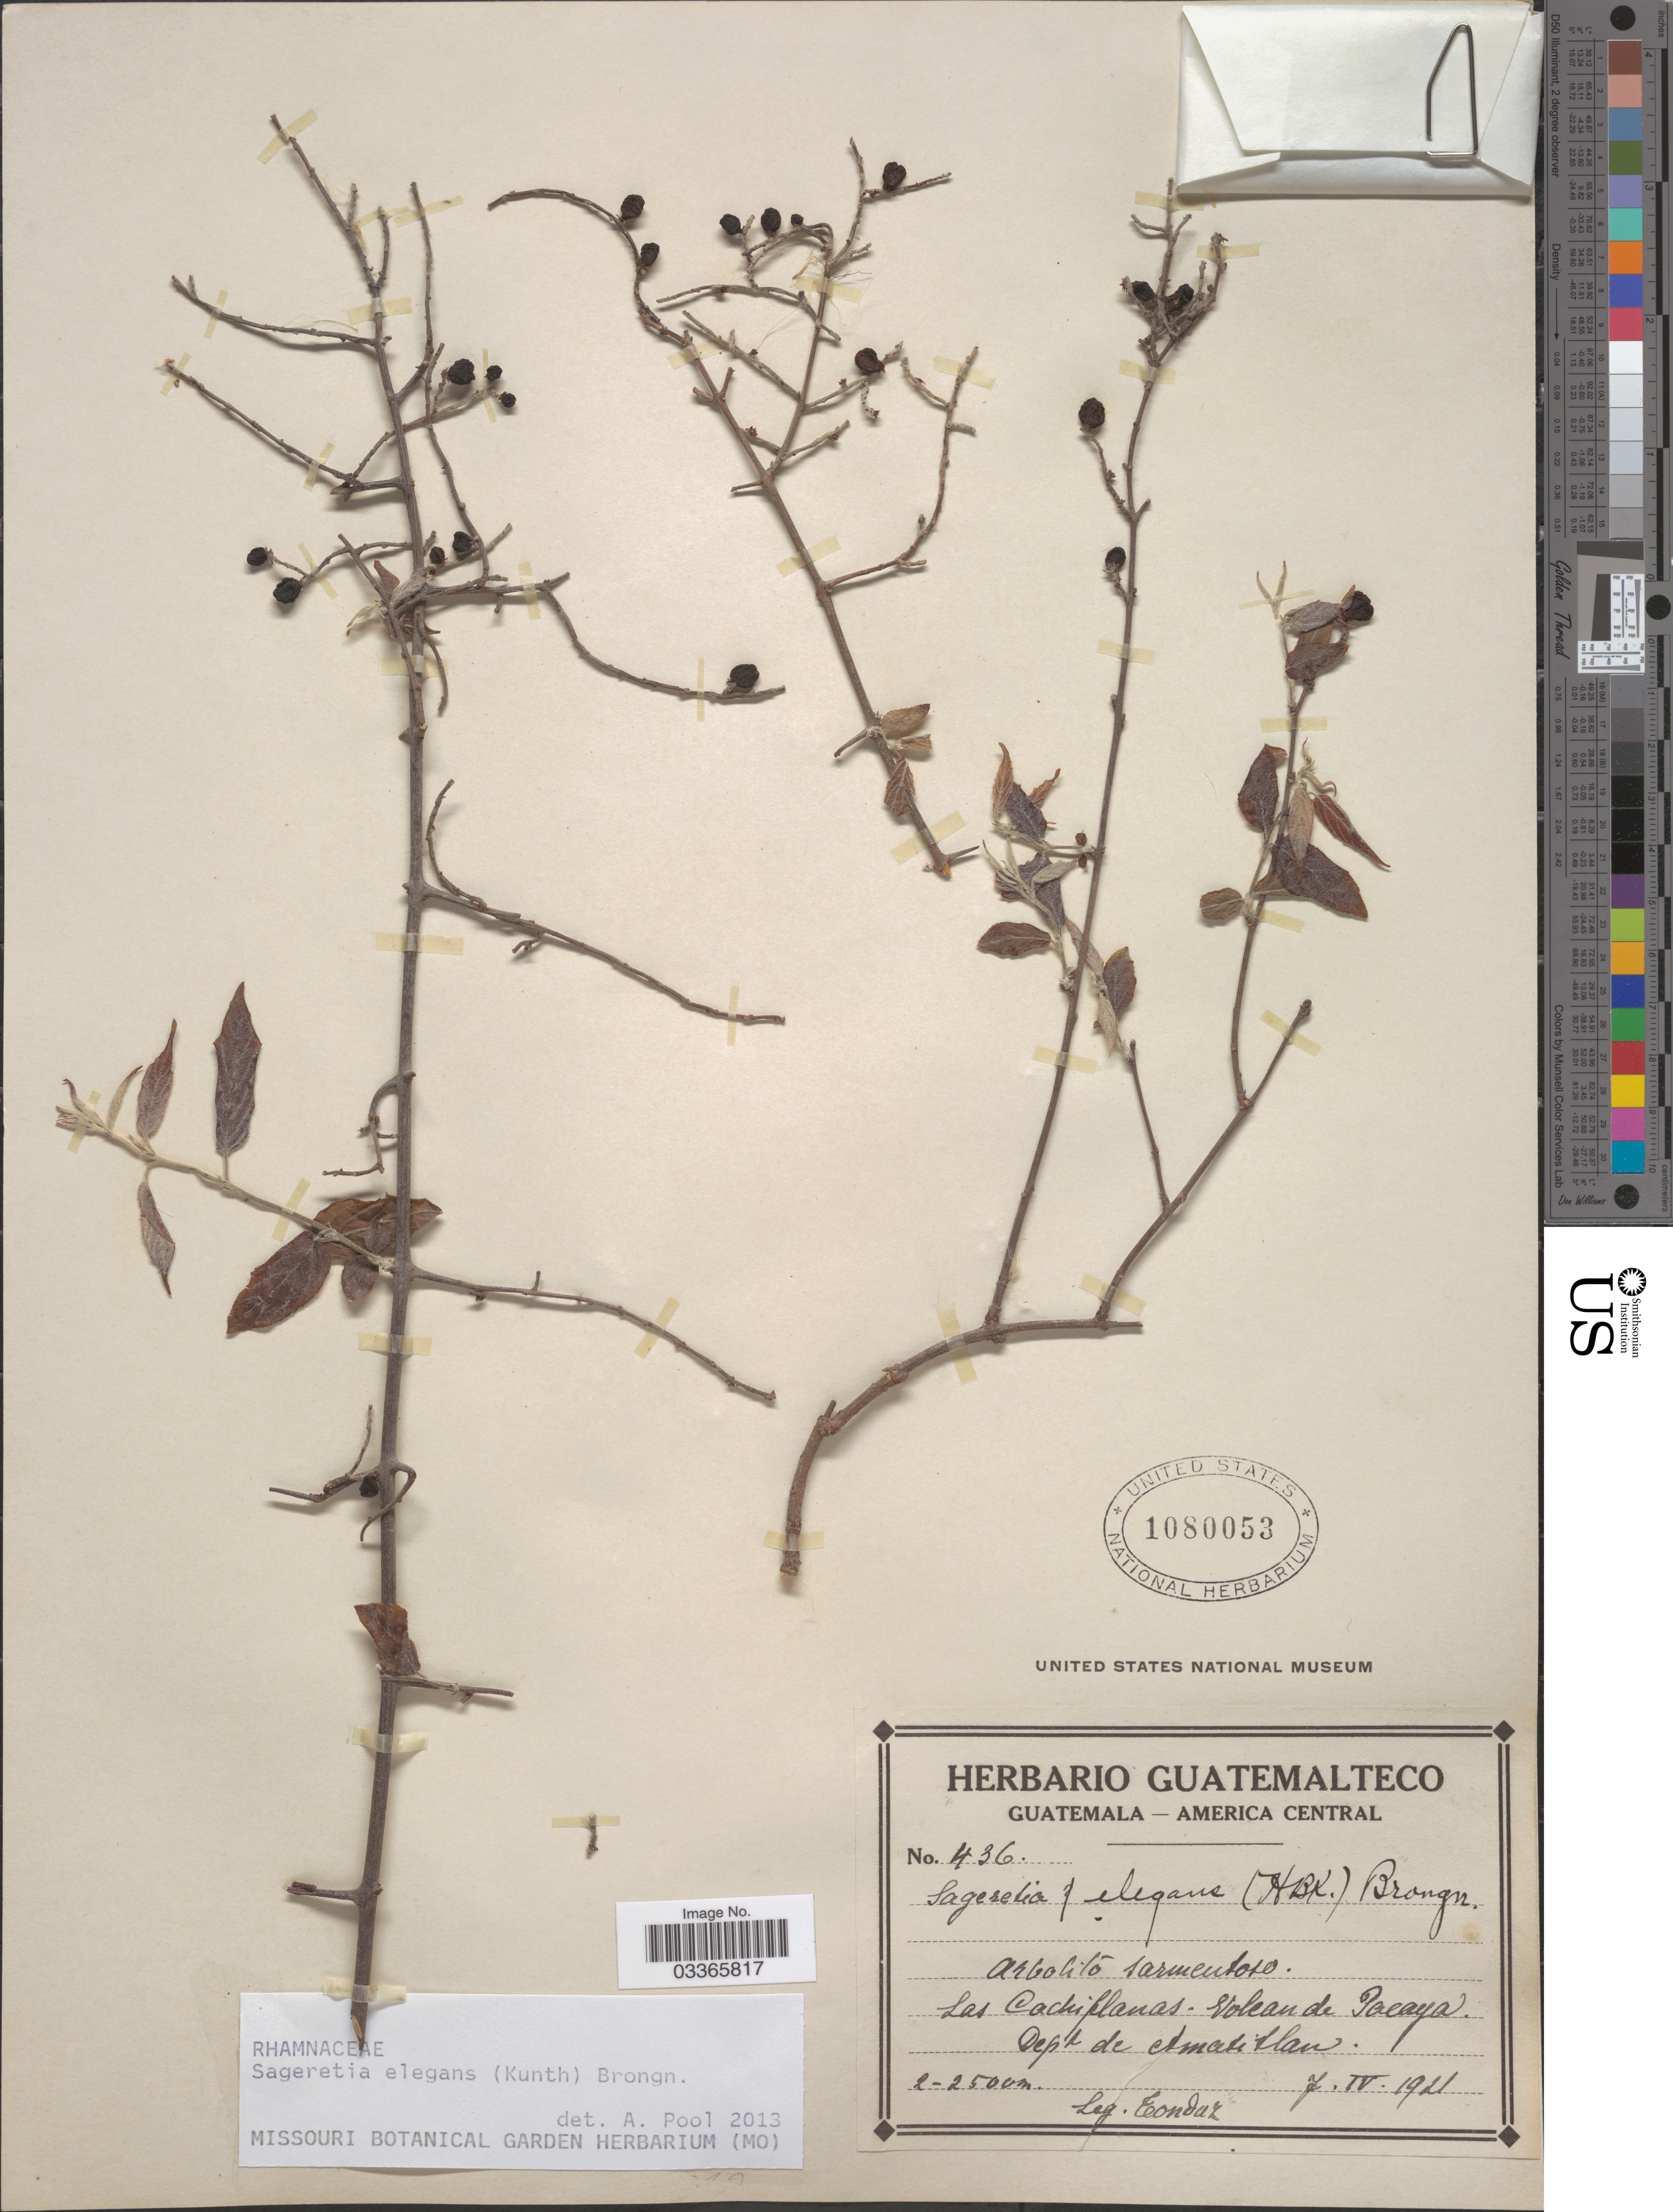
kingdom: Plantae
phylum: Tracheophyta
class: Magnoliopsida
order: Rosales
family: Rhamnaceae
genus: Sageretia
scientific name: Sageretia elegans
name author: (Kunth) Brongn.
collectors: Tonduz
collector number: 436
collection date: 1921-04-07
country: Guatemala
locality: Las Cachiplanas - Volcan de Pacaya Dept de Amatitlan.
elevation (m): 2000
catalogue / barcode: US 1080053